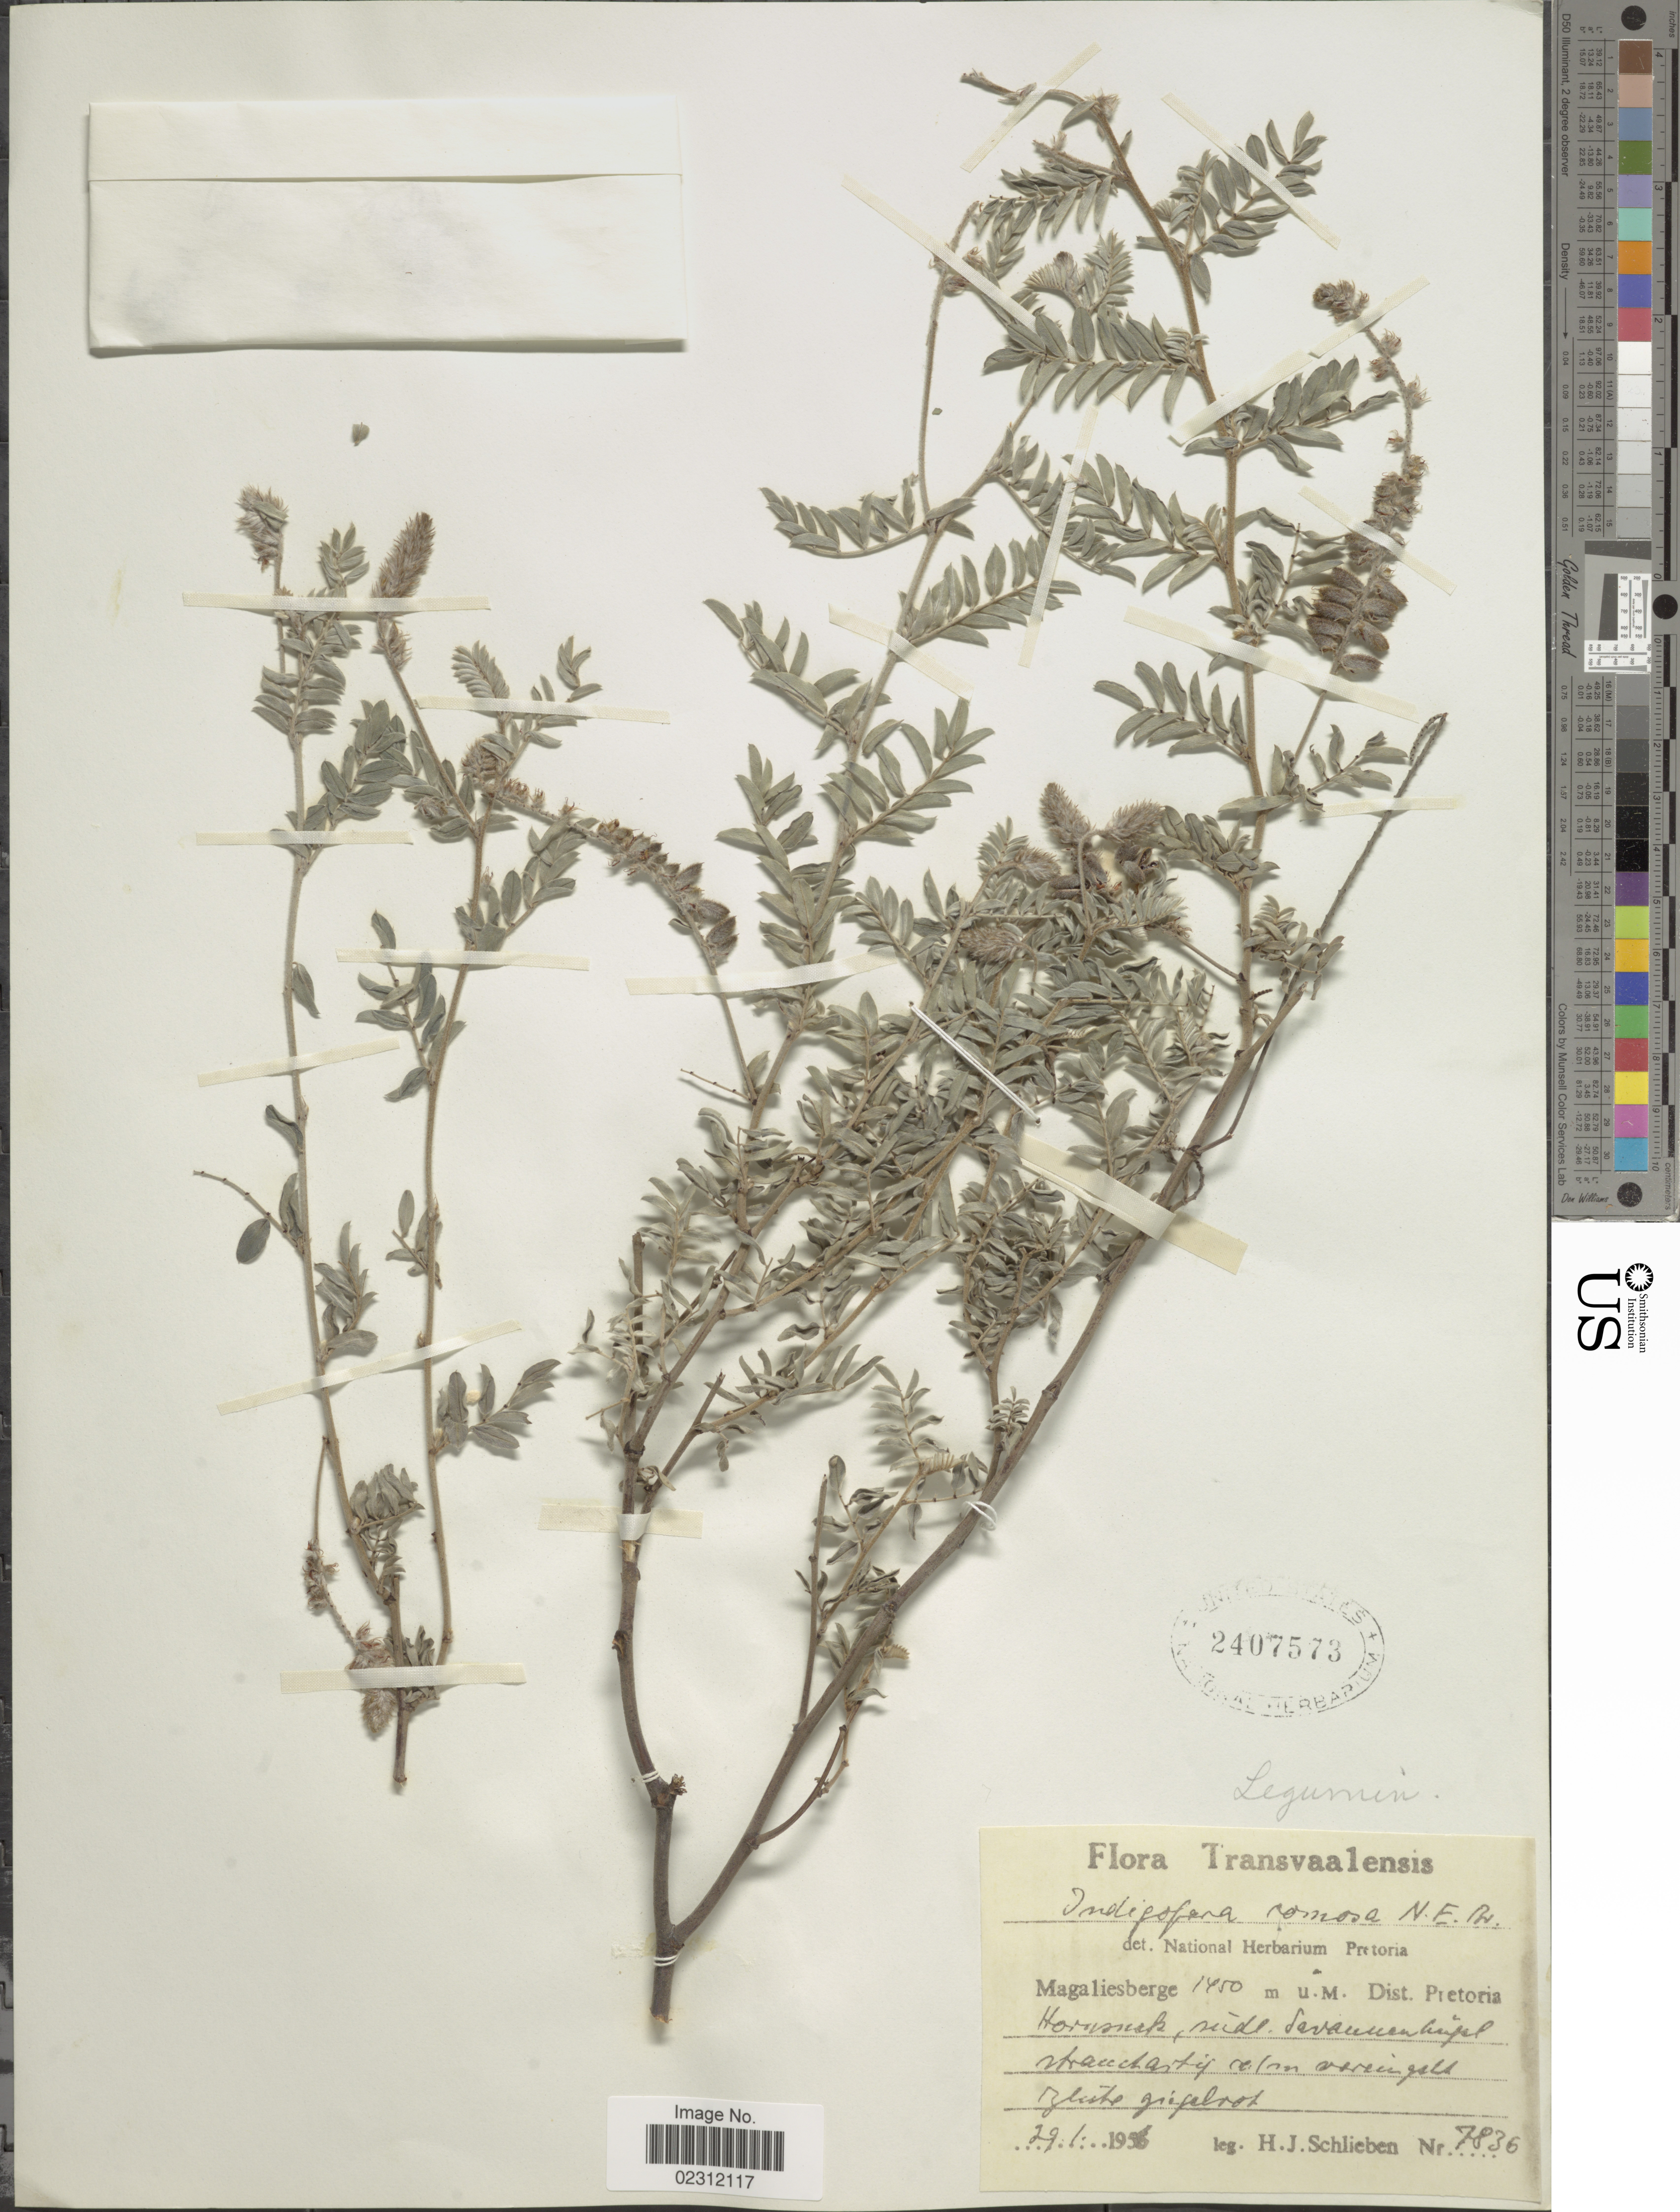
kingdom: Plantae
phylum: Tracheophyta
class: Magnoliopsida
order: Fabales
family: Fabaceae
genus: Indigofera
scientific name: Indigofera ramosa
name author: Cronq.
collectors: H. J. Schlieben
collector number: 7836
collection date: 1956-01-29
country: South Africa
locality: Transvaalensis, Magaliesberge, Dist. Pretoria Hornsnek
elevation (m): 1450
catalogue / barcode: US 2407573